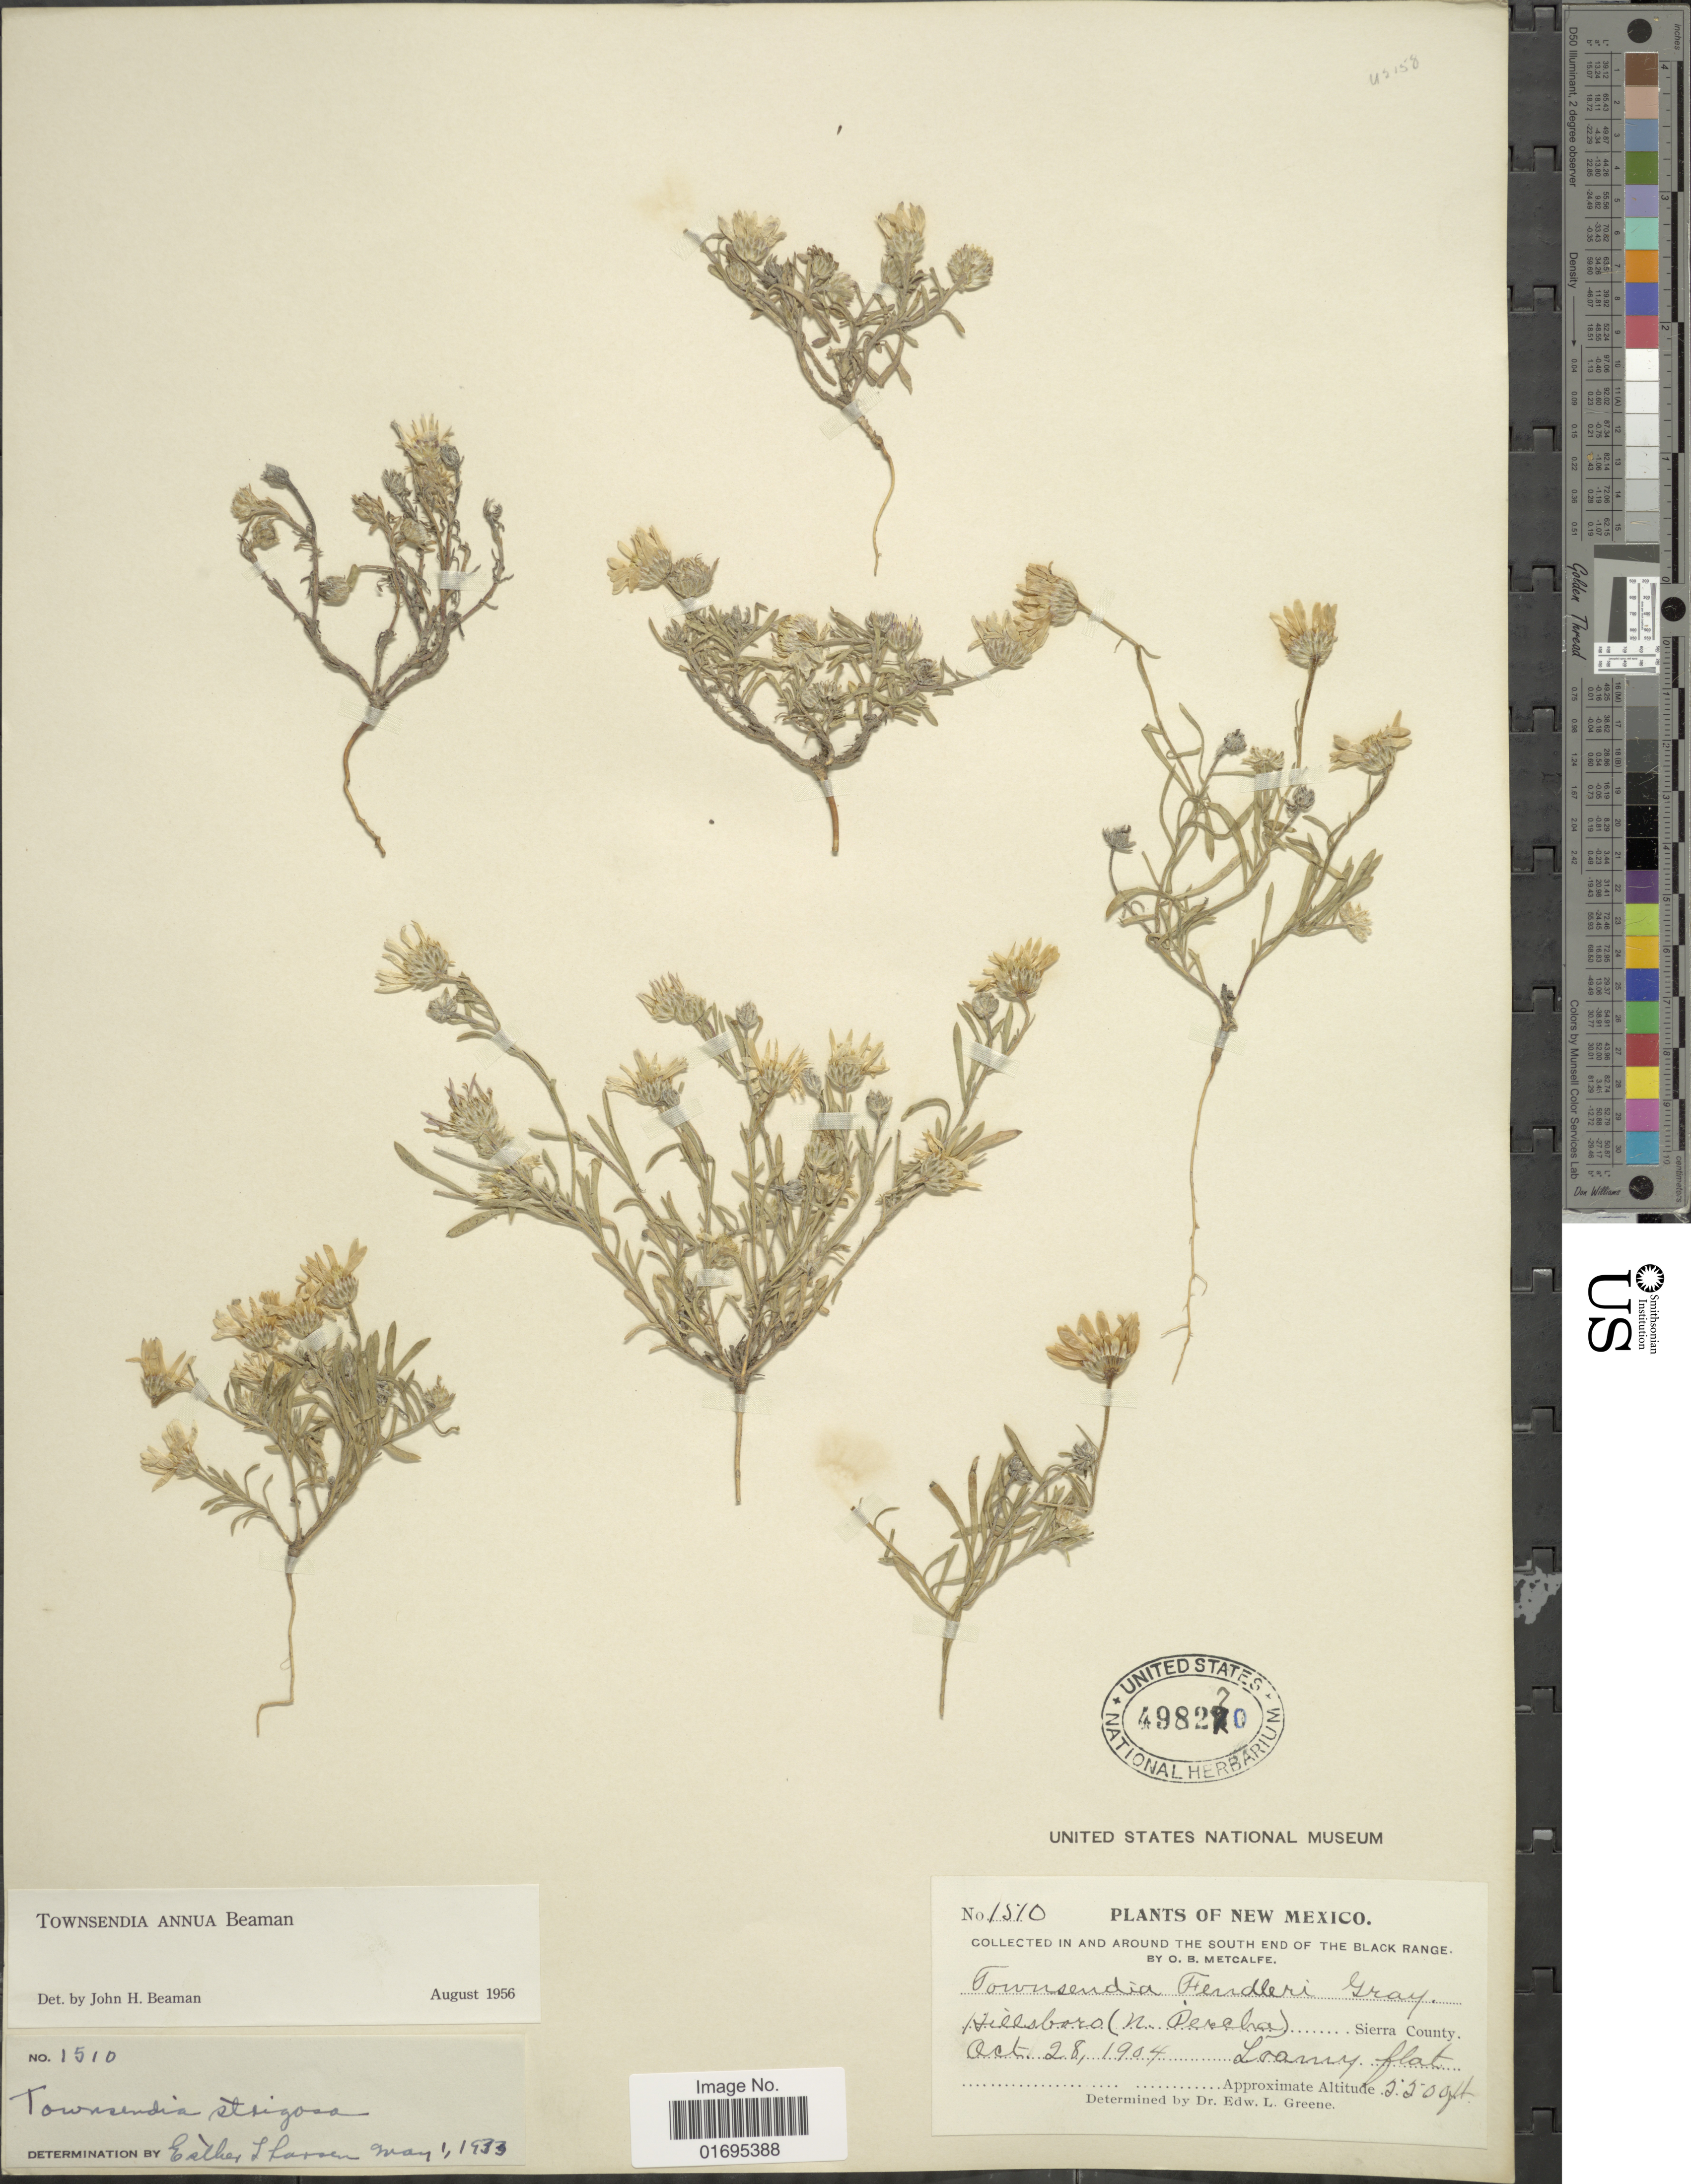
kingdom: Plantae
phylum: Tracheophyta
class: Magnoliopsida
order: Asterales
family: Asteraceae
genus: Townsendia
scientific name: Townsendia annua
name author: Beaman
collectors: O. B. Metcalfe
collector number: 1510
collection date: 1904-10-28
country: United States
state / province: New Mexico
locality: In and around the south end of the Black Range, Hillsboro (n. Precha), Sierra County, Loamy flat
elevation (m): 1676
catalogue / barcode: US 498270